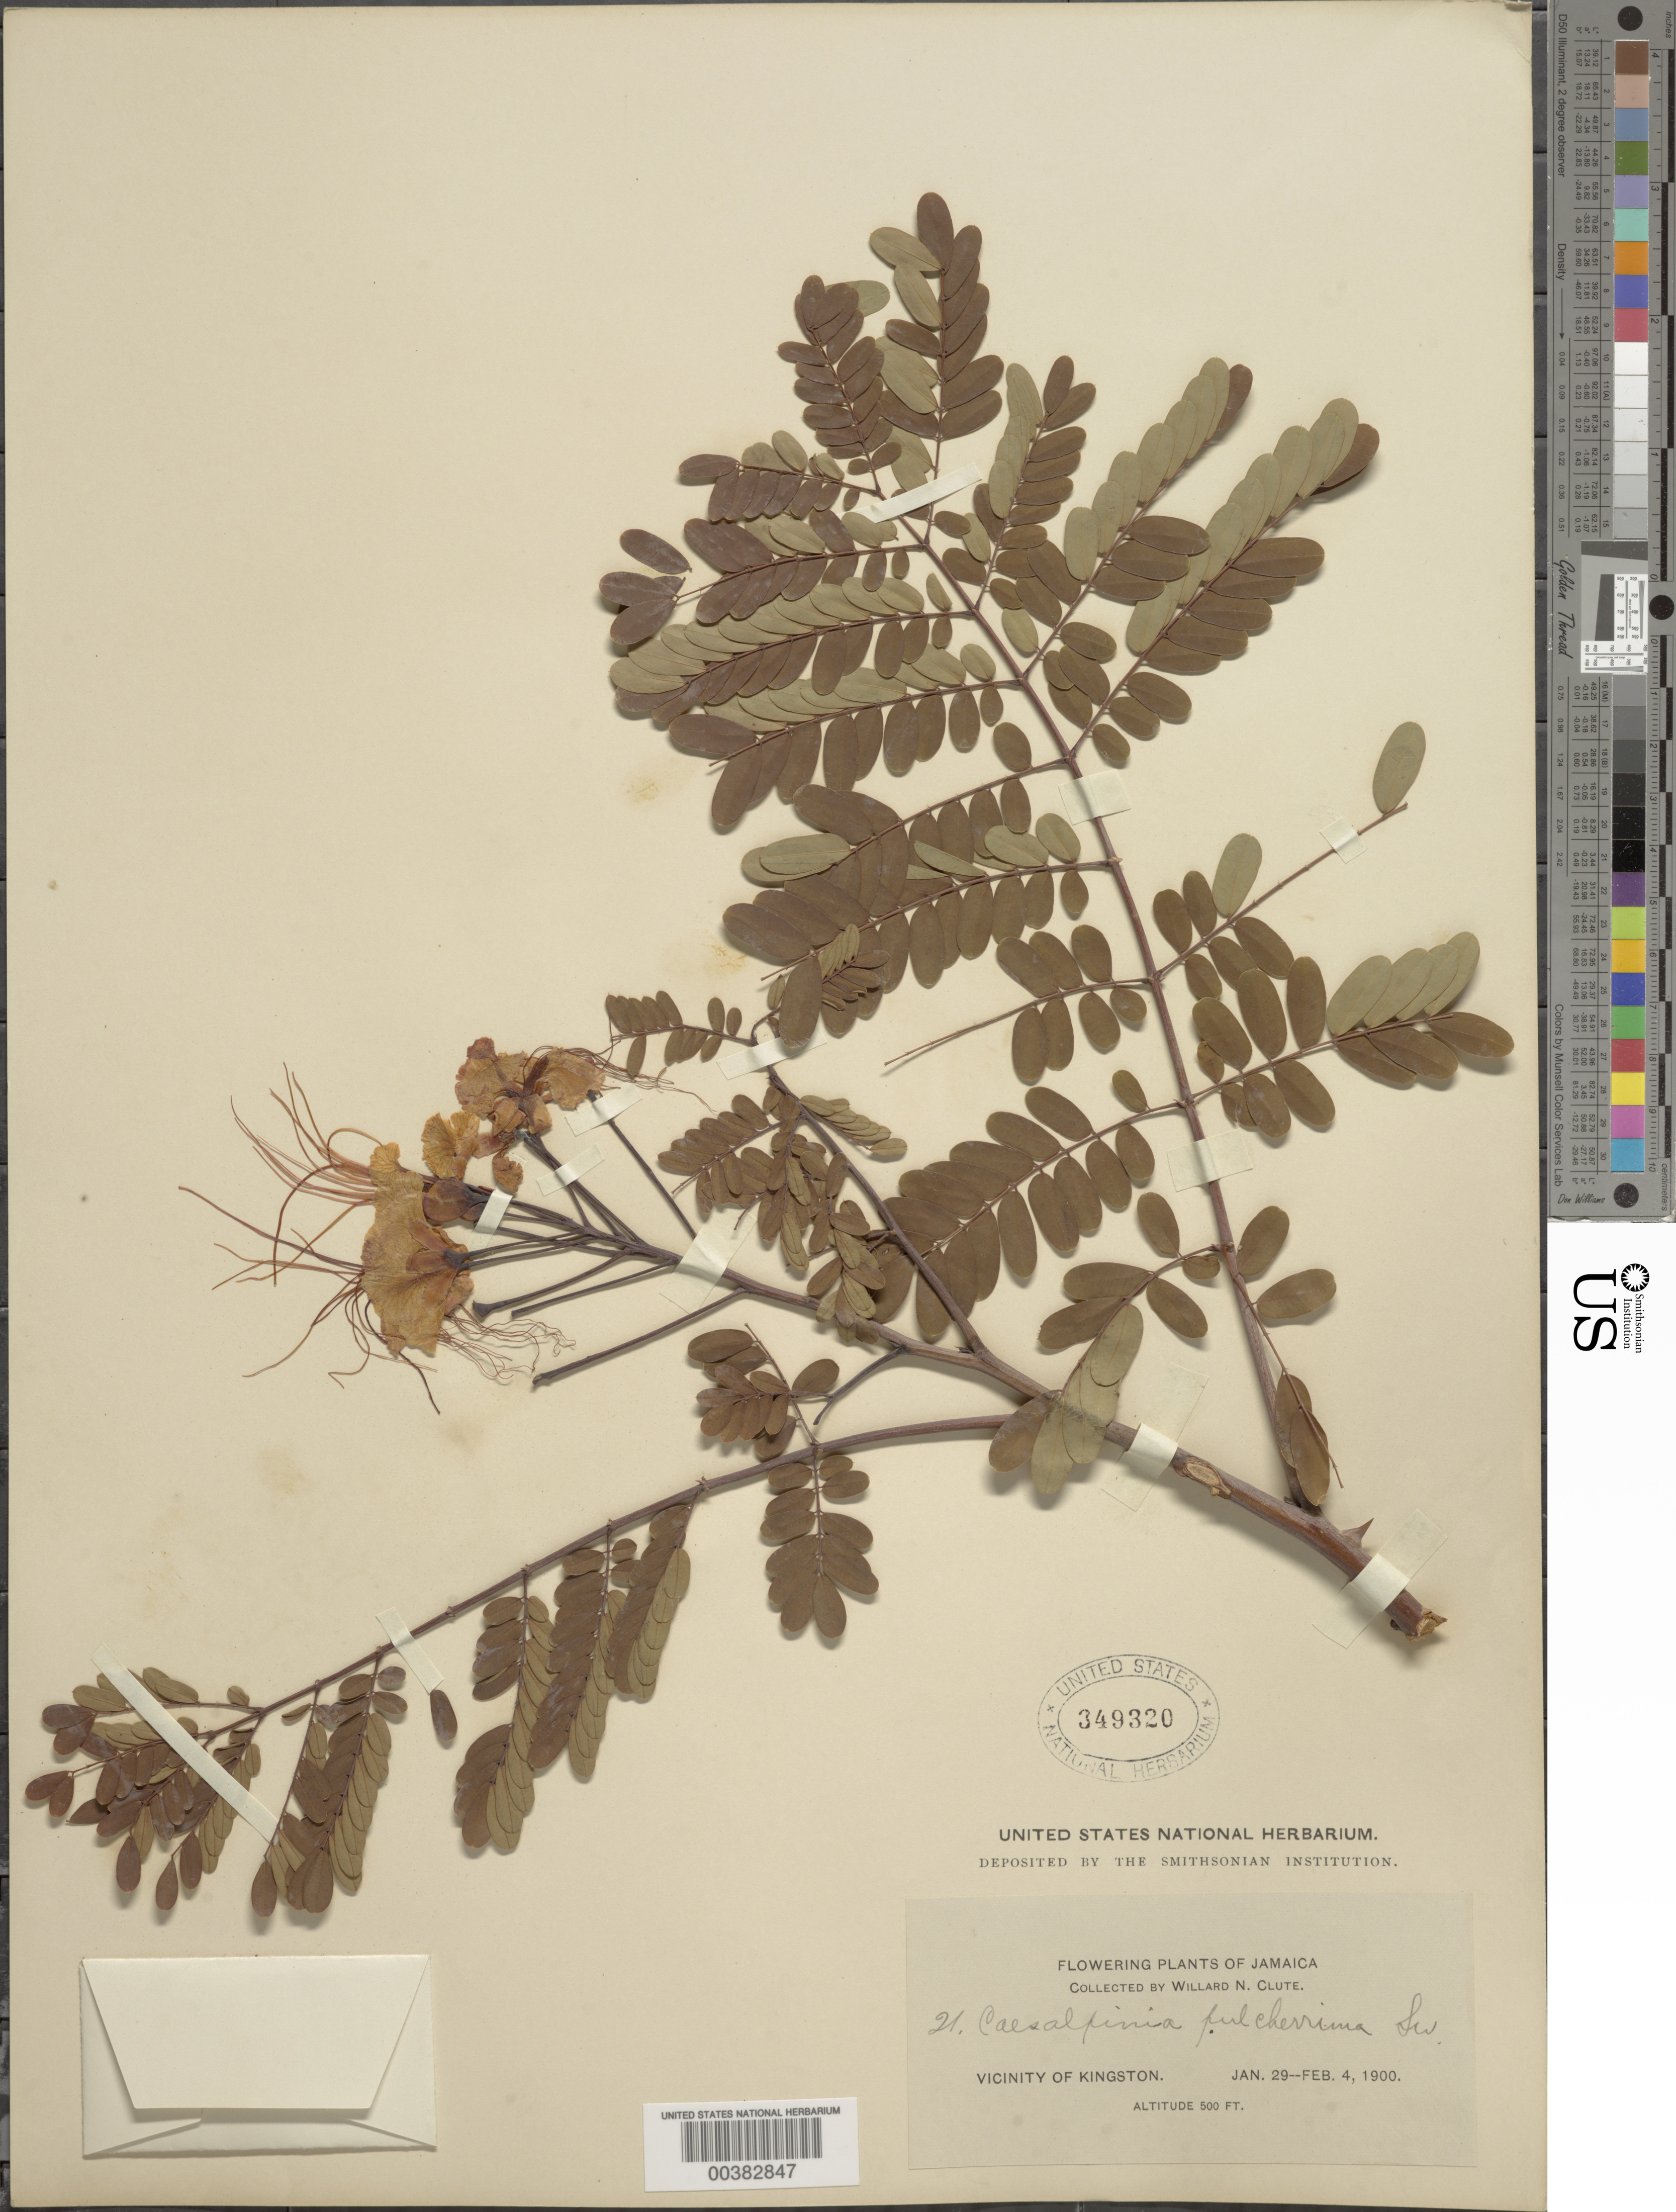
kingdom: Plantae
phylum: Tracheophyta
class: Magnoliopsida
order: Fabales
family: Fabaceae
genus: Caesalpinia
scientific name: Caesalpinia pulcherrima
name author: (L.) Sw.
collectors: W. N. Clute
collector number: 21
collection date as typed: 29 Jan 1900 to 04 Feb 1900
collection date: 1900-01-29/1900-02-04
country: Jamaica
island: Greater Antilles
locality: Vicinity of kingston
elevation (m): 152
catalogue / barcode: US 349320